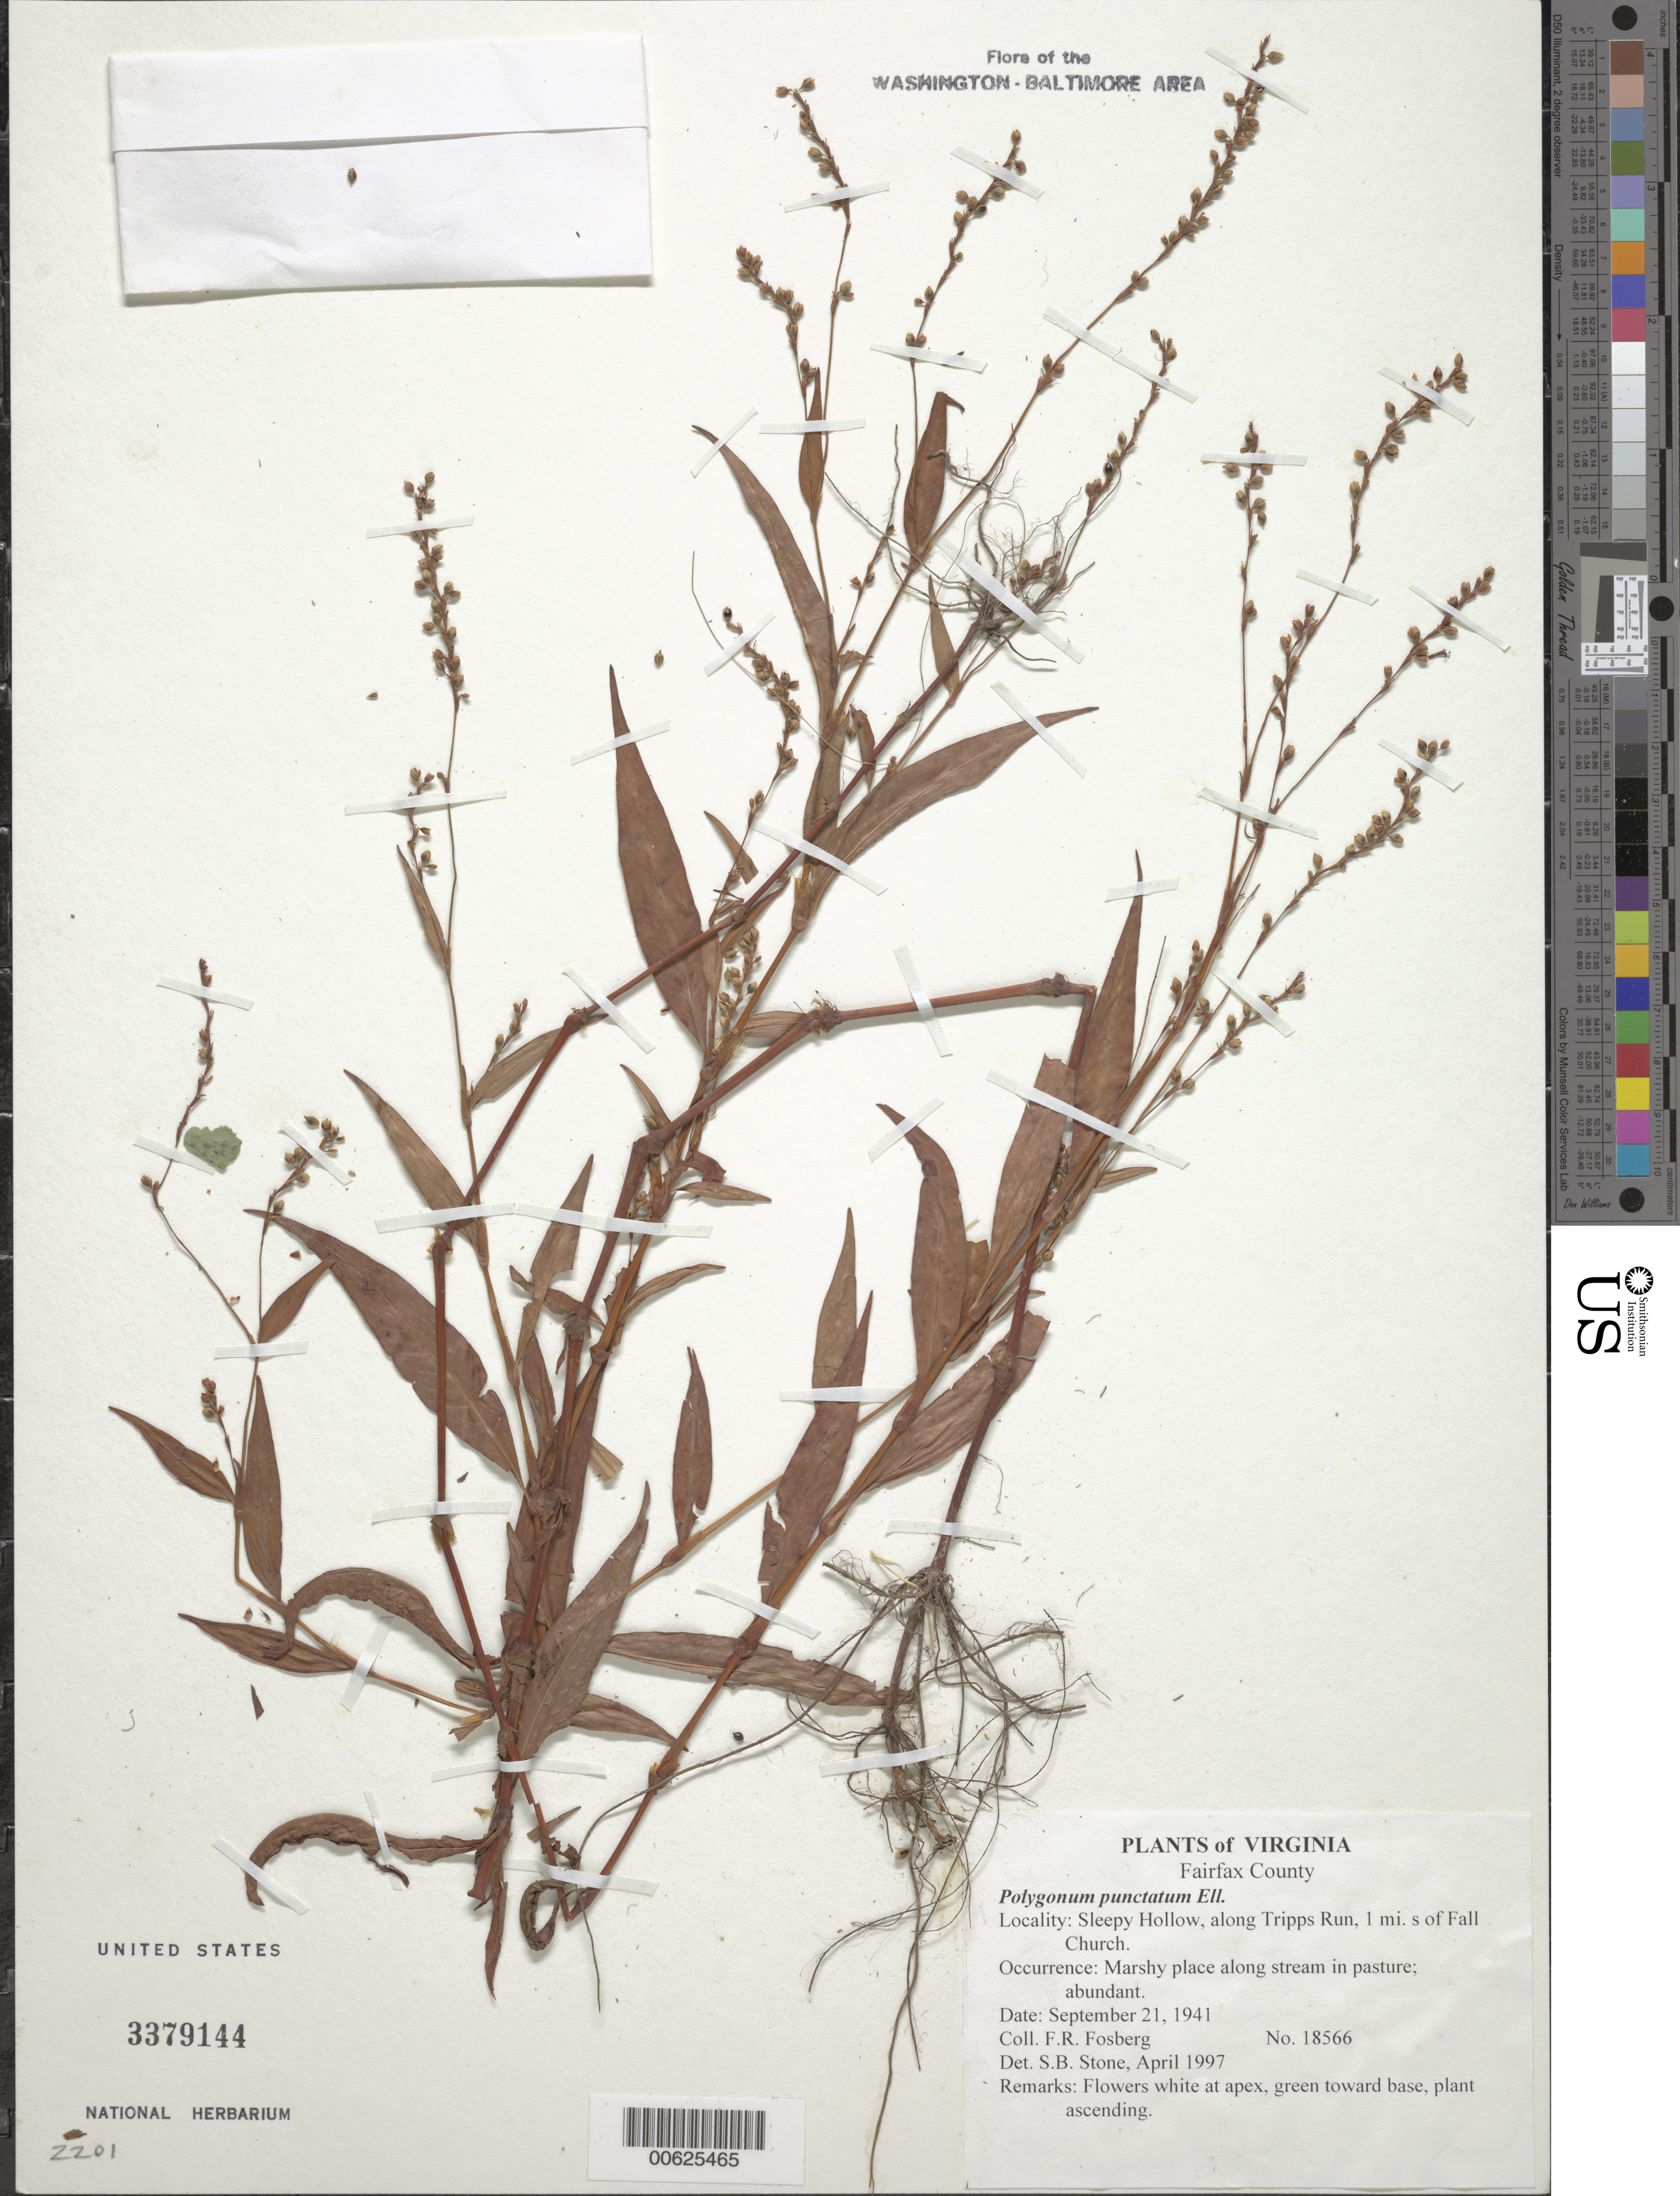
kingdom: Plantae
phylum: Tracheophyta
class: Magnoliopsida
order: Caryophyllales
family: Polygonaceae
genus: Persicaria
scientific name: Persicaria punctata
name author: (Elliott) Small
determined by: Atha, D. E.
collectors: F. R. Fosberg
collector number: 18566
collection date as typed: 21 Sep 1941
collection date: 1941-09-21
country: United States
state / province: Virginia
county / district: Fairfax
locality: Sleepy Hollow, along Tripps Run, 1 mi. S of Falls Church.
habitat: Marshy place along stream in pasture; abundant.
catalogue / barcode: US 3379144